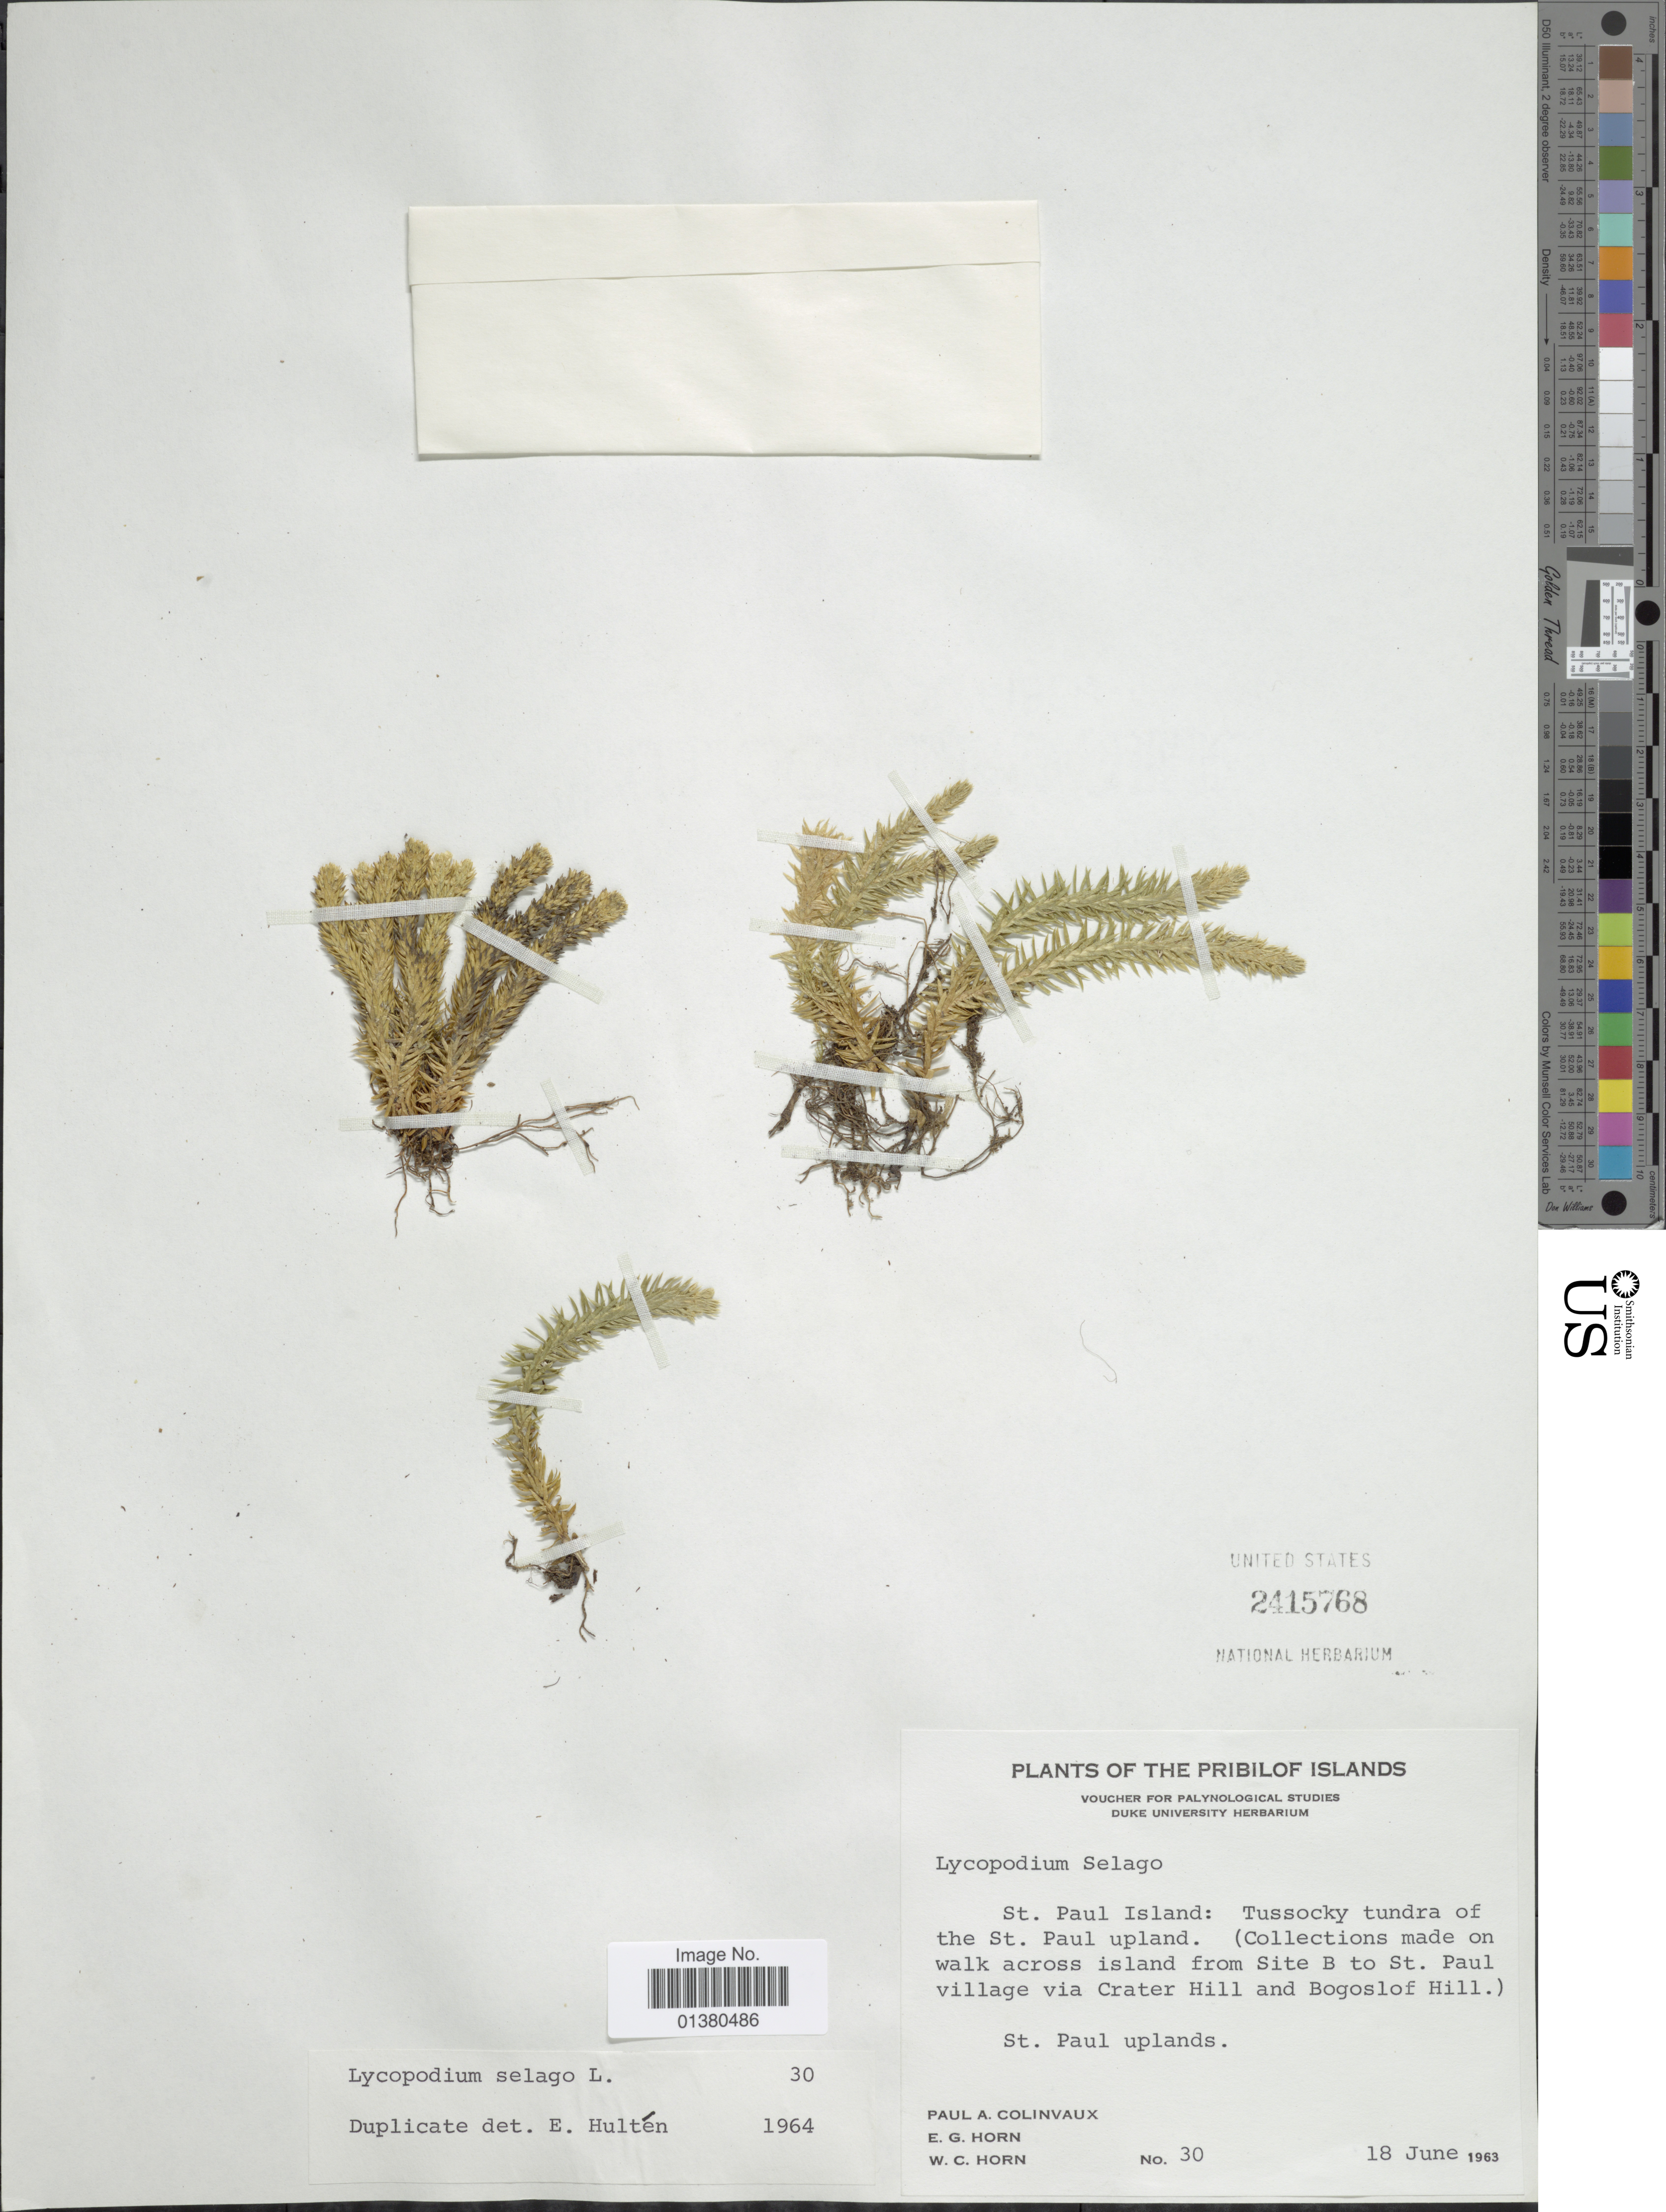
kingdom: Plantae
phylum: Tracheophyta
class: Lycopodiopsida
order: Lycopodiales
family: Lycopodiaceae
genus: Huperzia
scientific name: Huperzia selago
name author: (L.) Bernh. ex Schrank & Mart.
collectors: P. Colinvaux, E. Horn & W. Horn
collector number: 30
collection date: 1963-06-18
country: United States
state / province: Alaska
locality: The Pribilof Islands, St paul Island: Tussoky tundra of the St Paul upland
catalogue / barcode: US 2415768